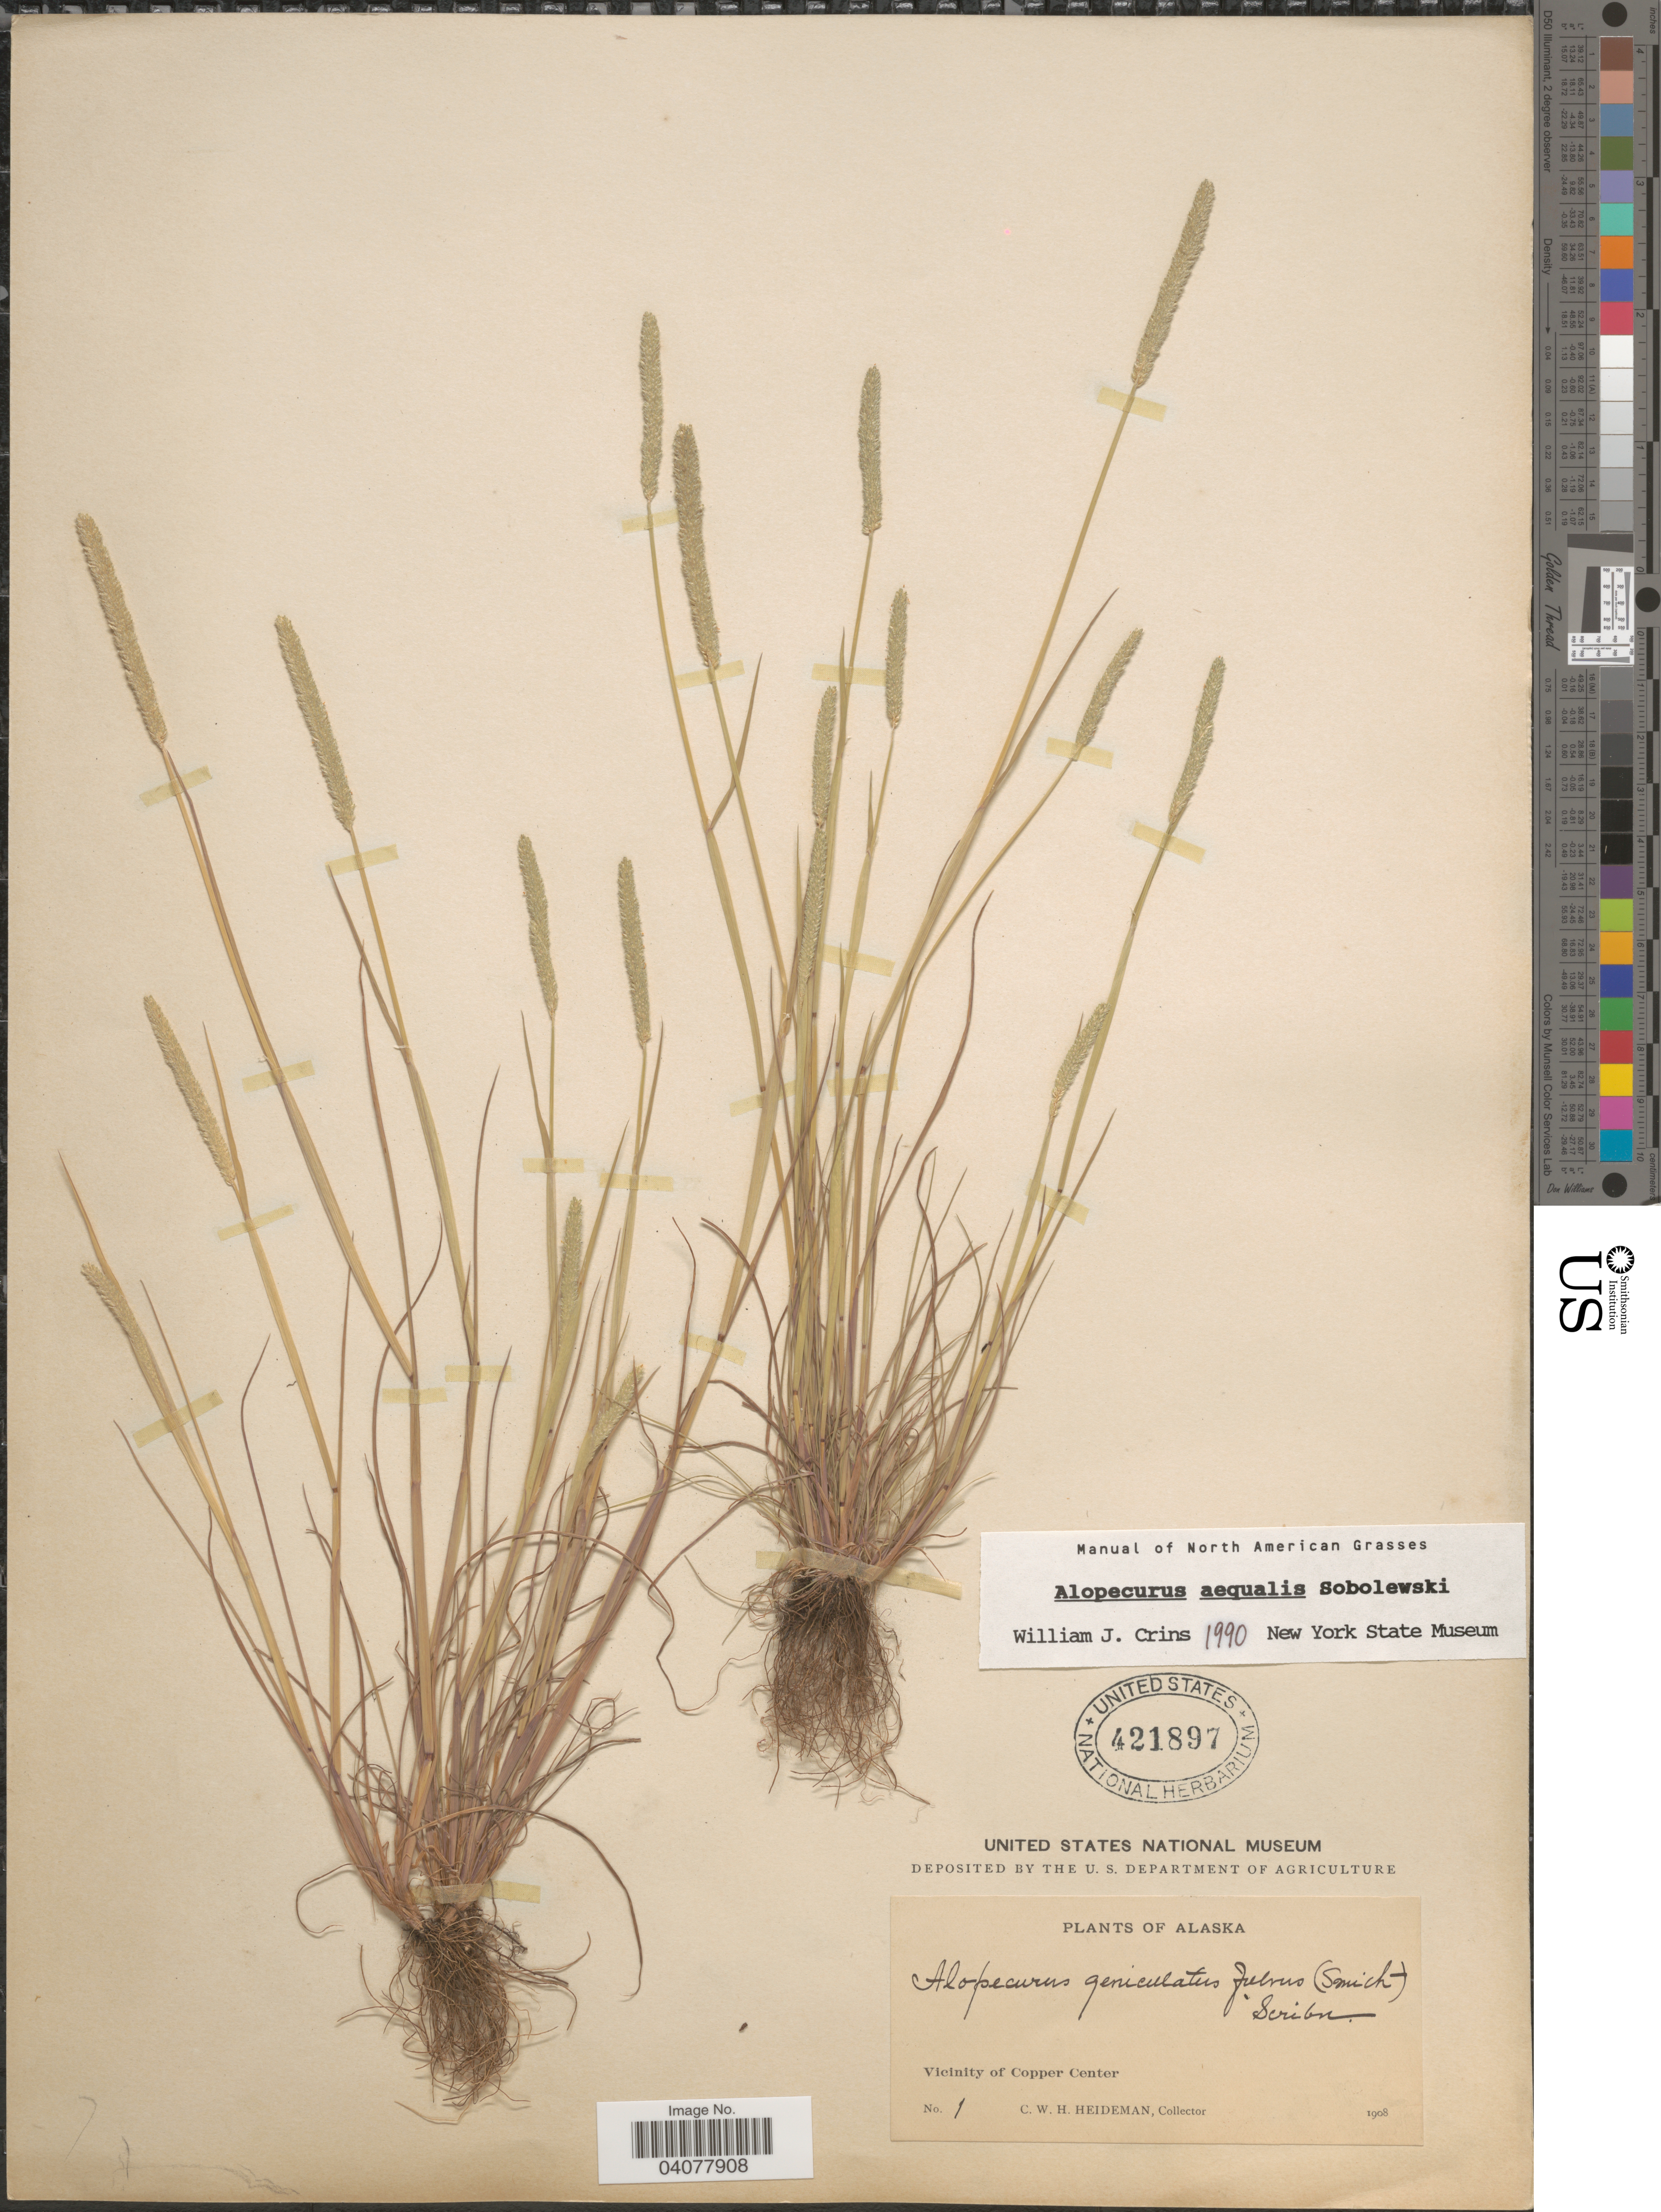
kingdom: Plantae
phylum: Tracheophyta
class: Liliopsida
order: Poales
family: Poaceae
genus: Alopecurus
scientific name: Alopecurus aequalis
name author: Sobol.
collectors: C. Heideman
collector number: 1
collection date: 1908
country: United States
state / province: Alaska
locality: Vicinity of Copper Center.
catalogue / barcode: US 421897